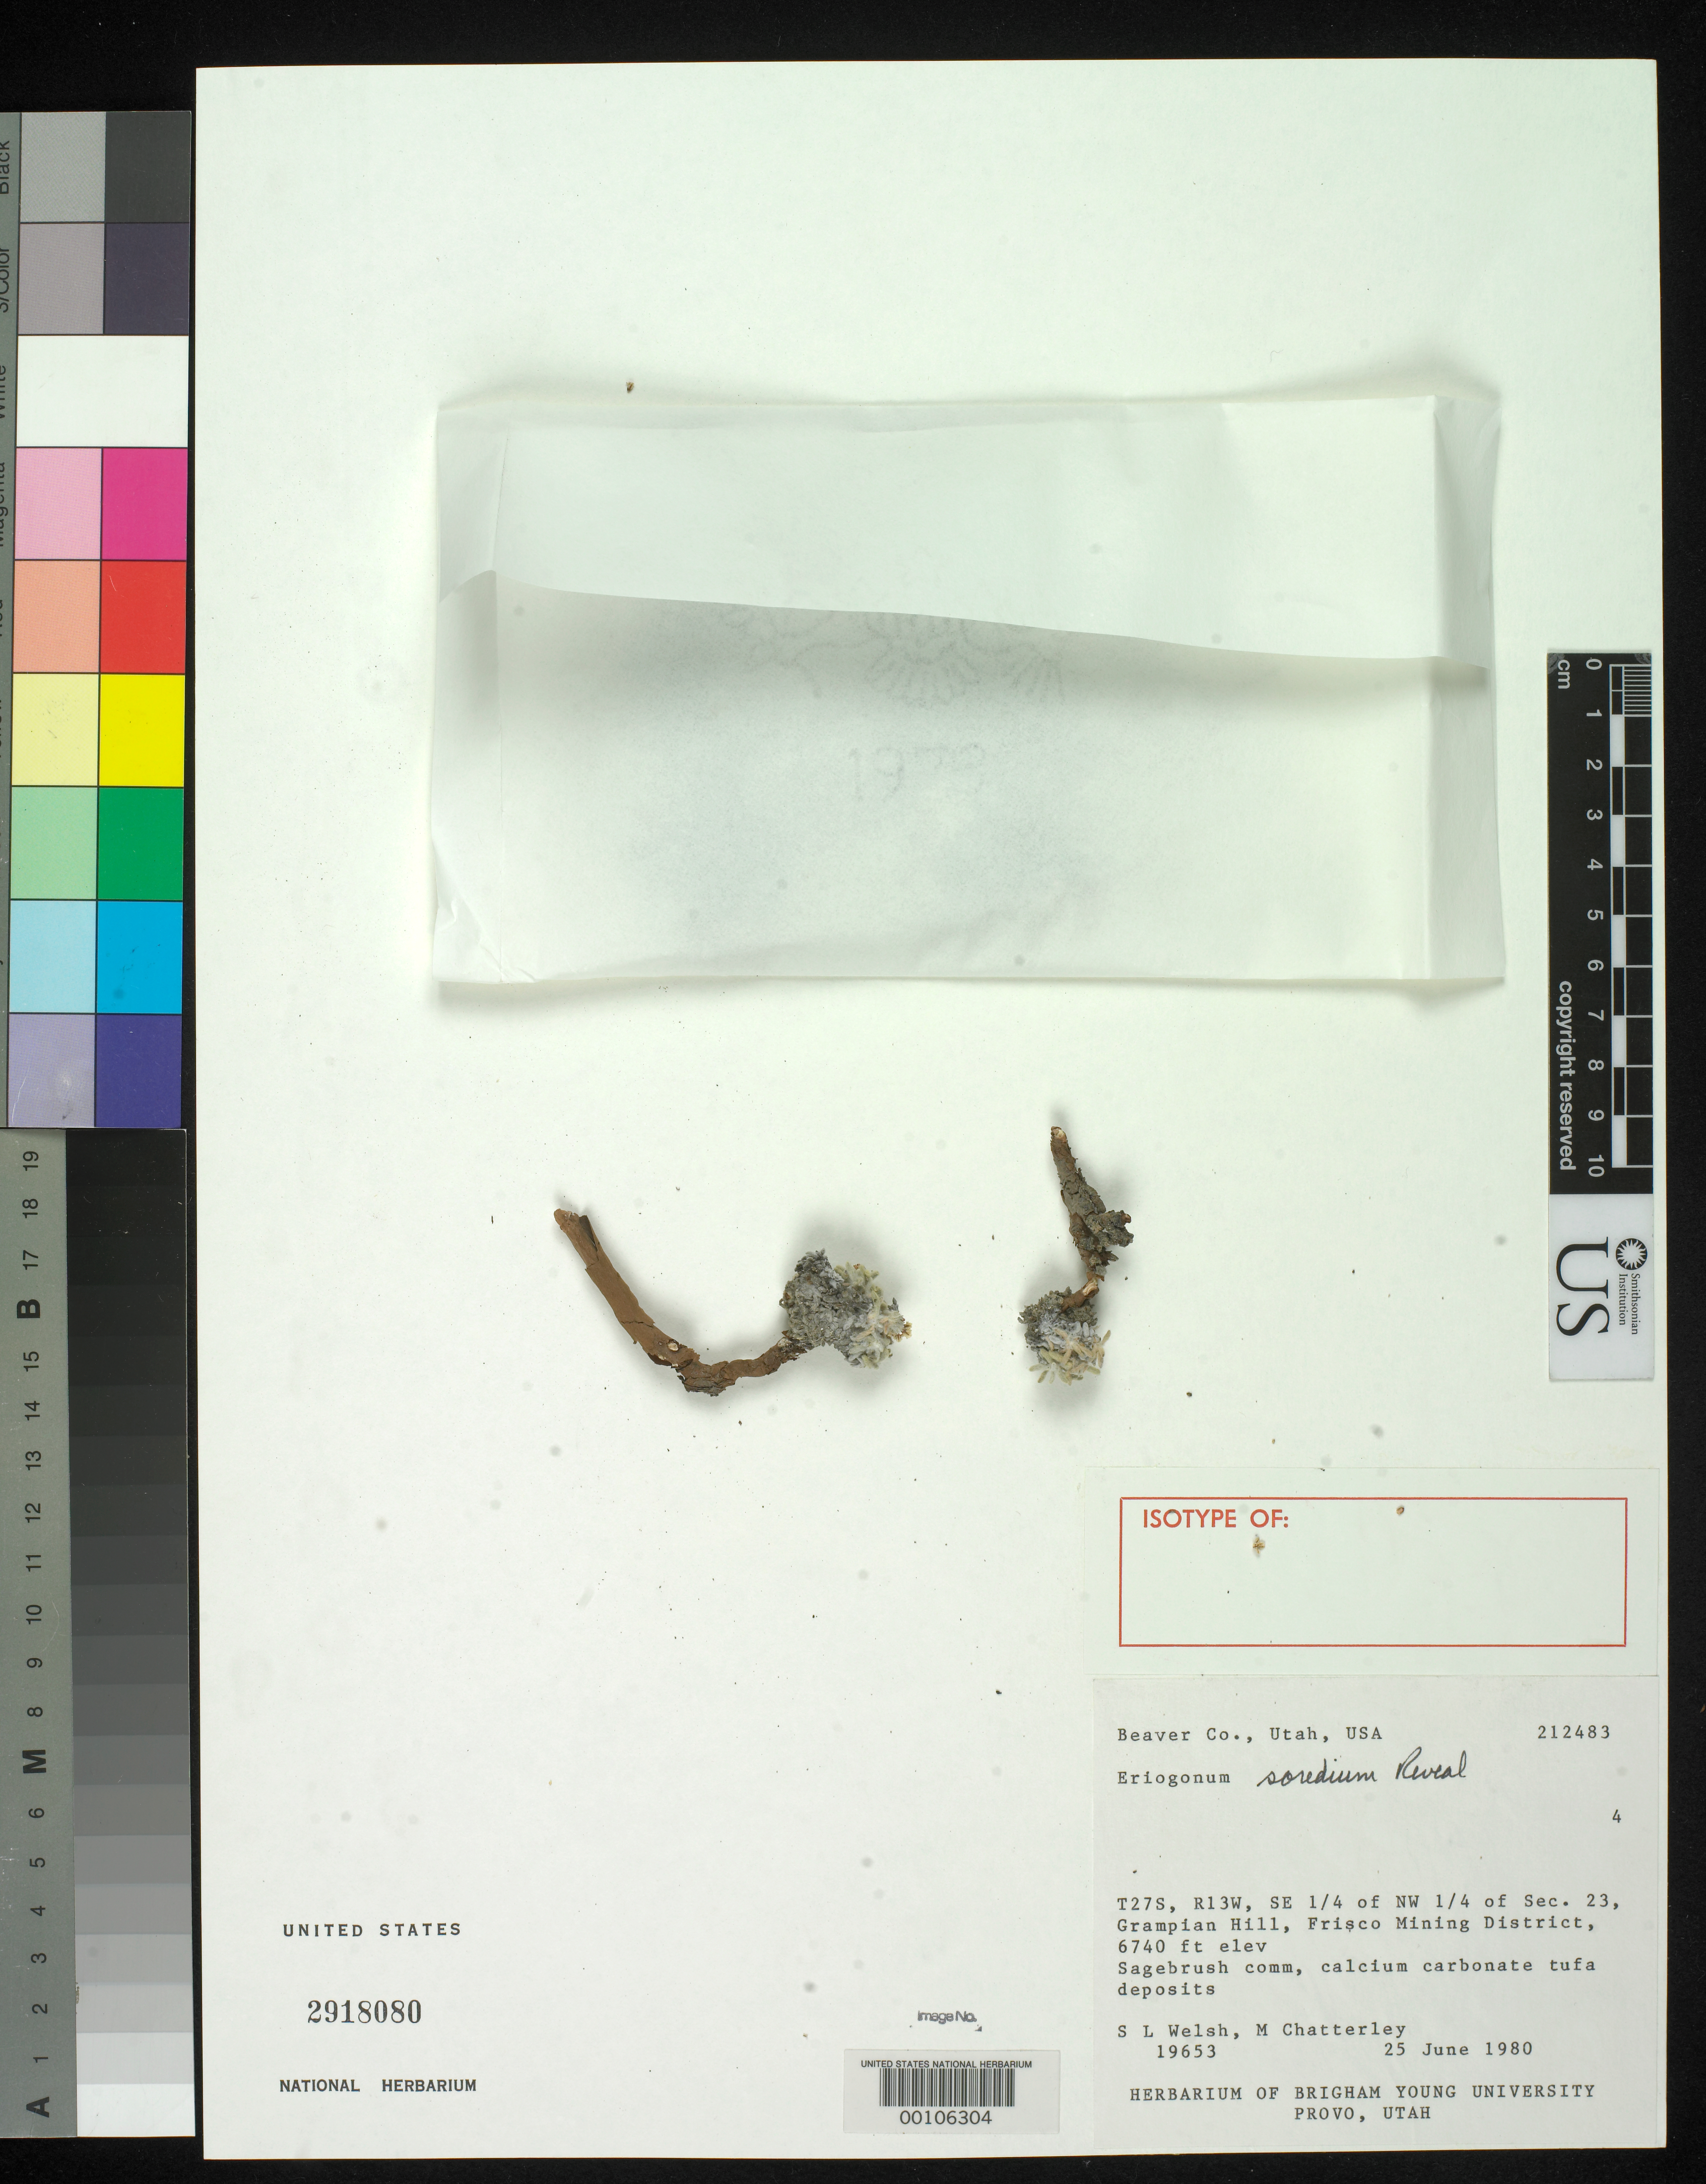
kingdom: Plantae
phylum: Tracheophyta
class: Magnoliopsida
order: Caryophyllales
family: Polygonaceae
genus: Eriogonum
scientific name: Eriogonum soredium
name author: Reveal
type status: Isotype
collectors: S. Welsh & M. Chatterley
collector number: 19653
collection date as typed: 25 Jun 1980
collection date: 1980-06-25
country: United States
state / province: Utah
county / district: Beaver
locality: Grampian Hill, Friscomining dist.; alt. 6740 ft.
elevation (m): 2054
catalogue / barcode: US 2918080